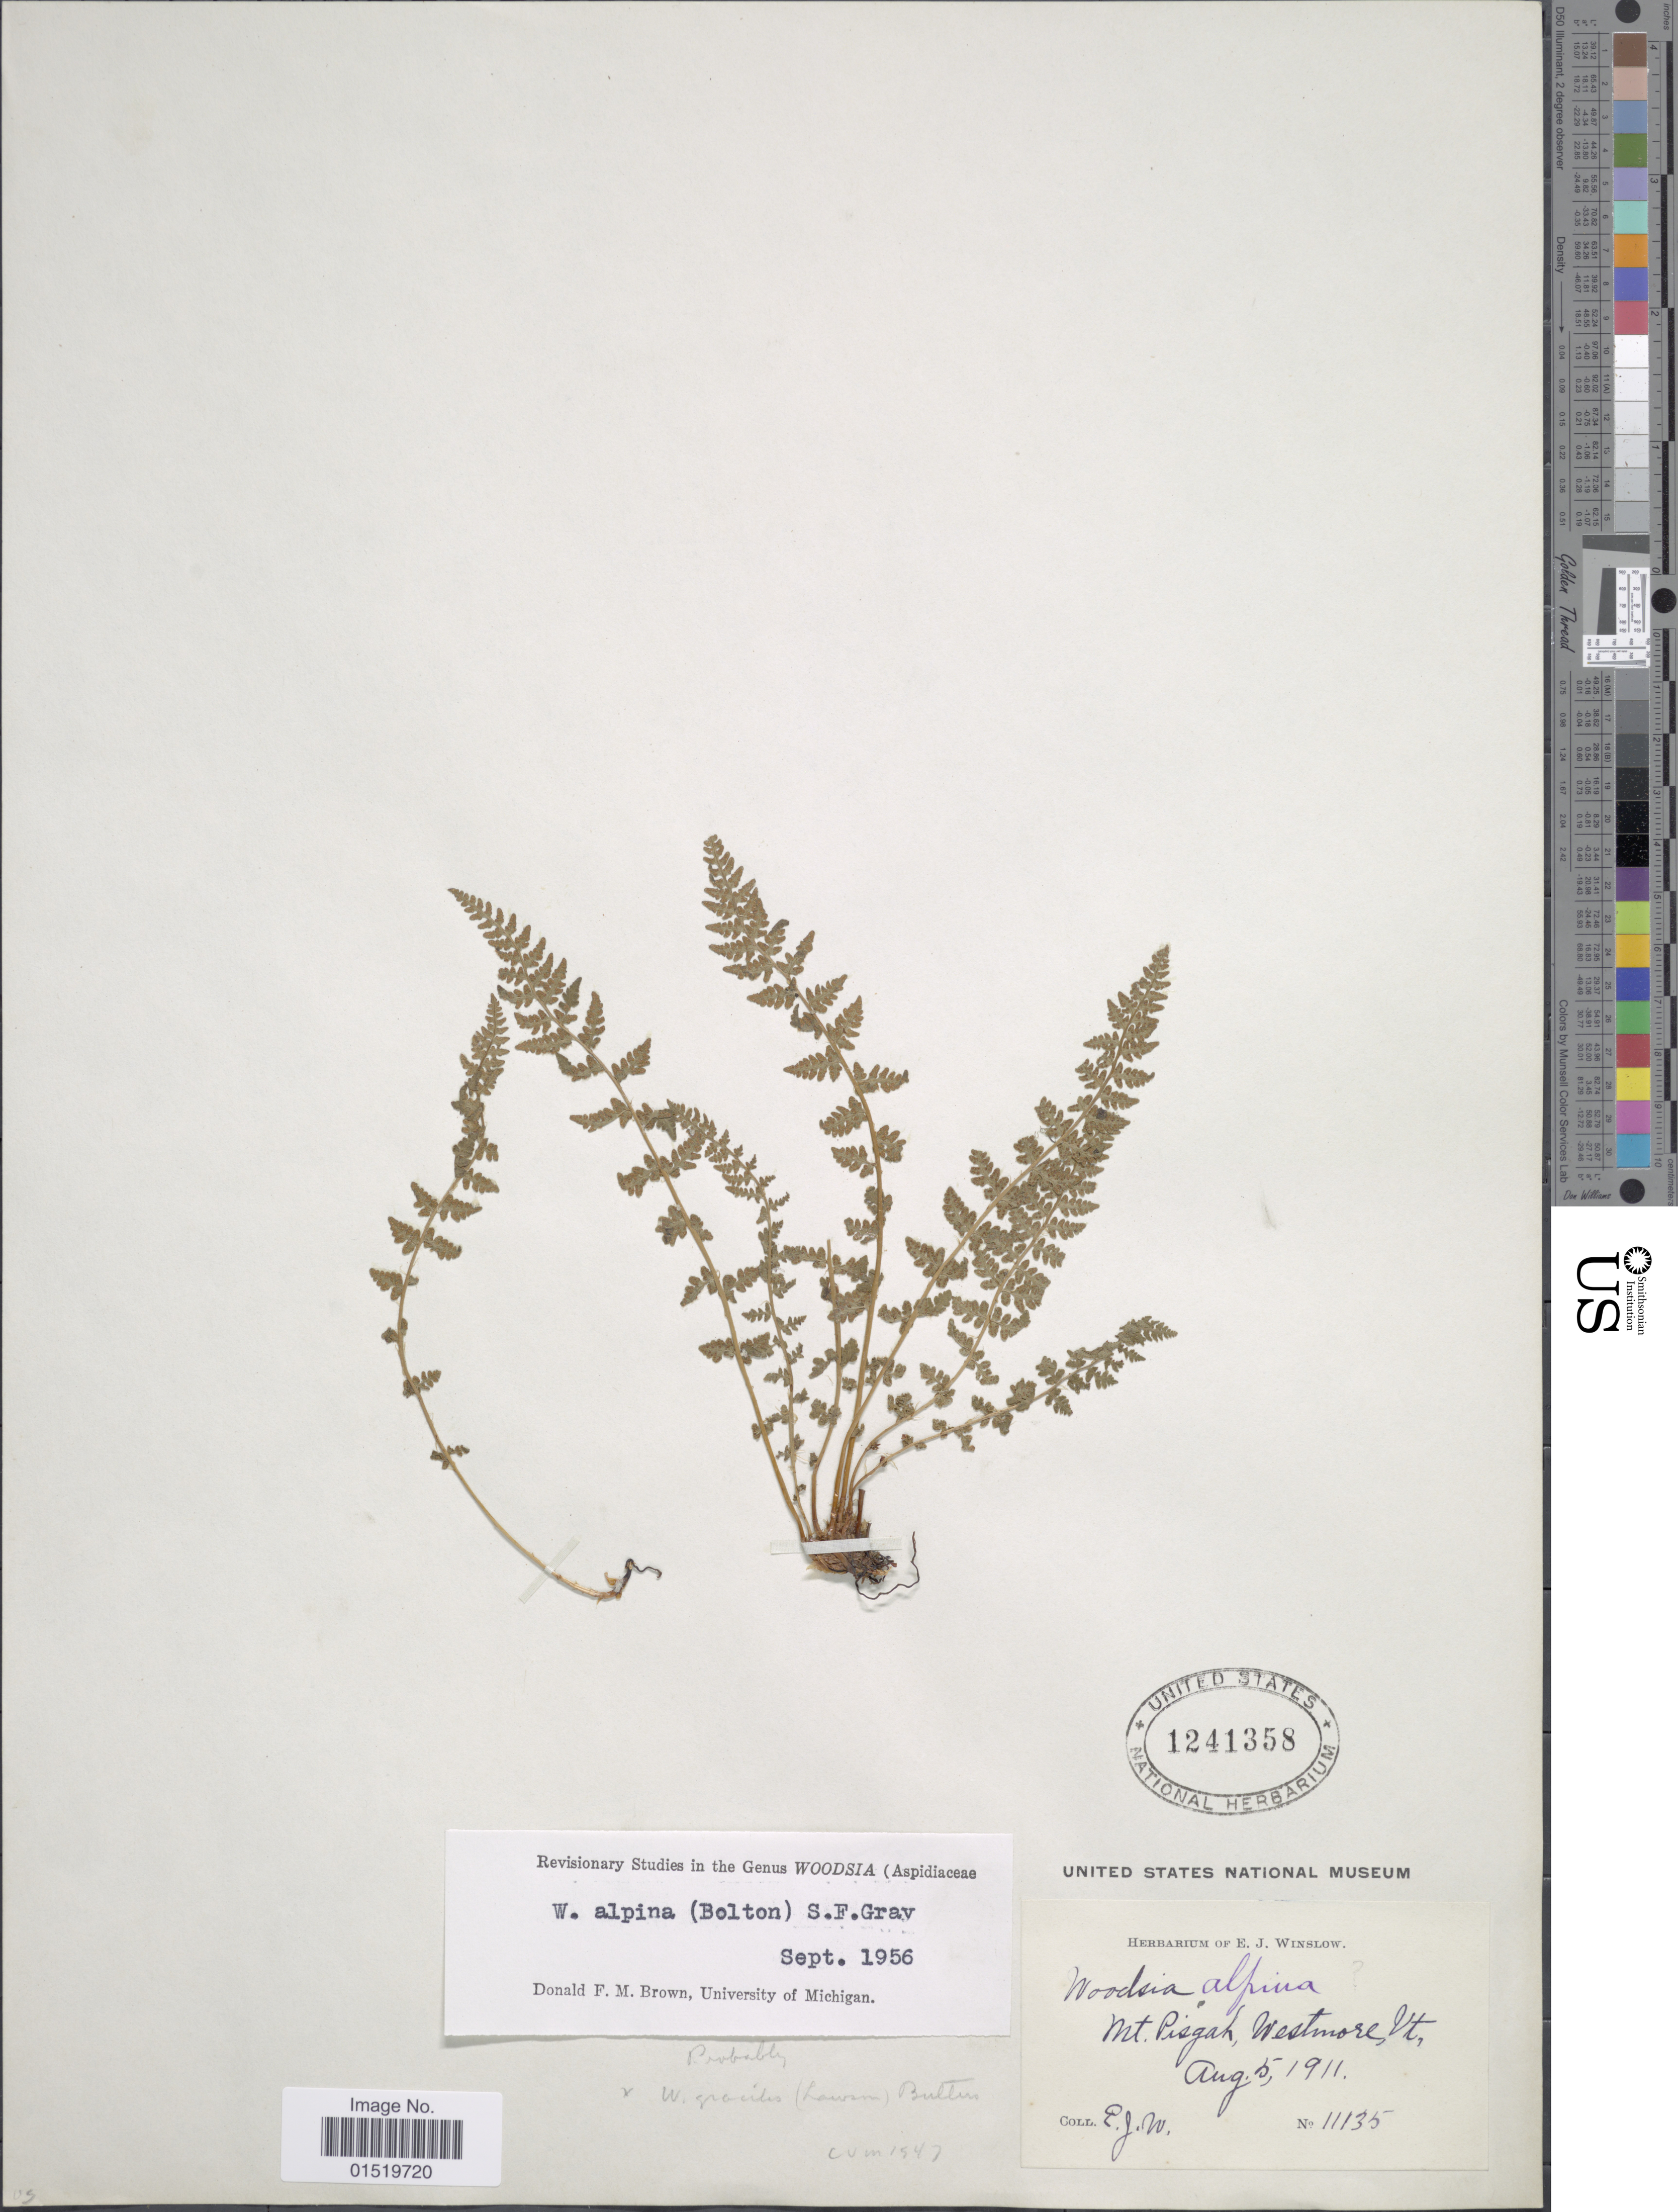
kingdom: Plantae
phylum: Tracheophyta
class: Polypodiopsida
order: Polypodiales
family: Woodsiaceae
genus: Woodsia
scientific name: Woodsia x gracilis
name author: (Lawson) Butters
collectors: E. Winslow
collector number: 11135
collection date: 1911-08-05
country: United States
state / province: Vermont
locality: Mt Pisgah, Westmore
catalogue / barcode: US 1241358